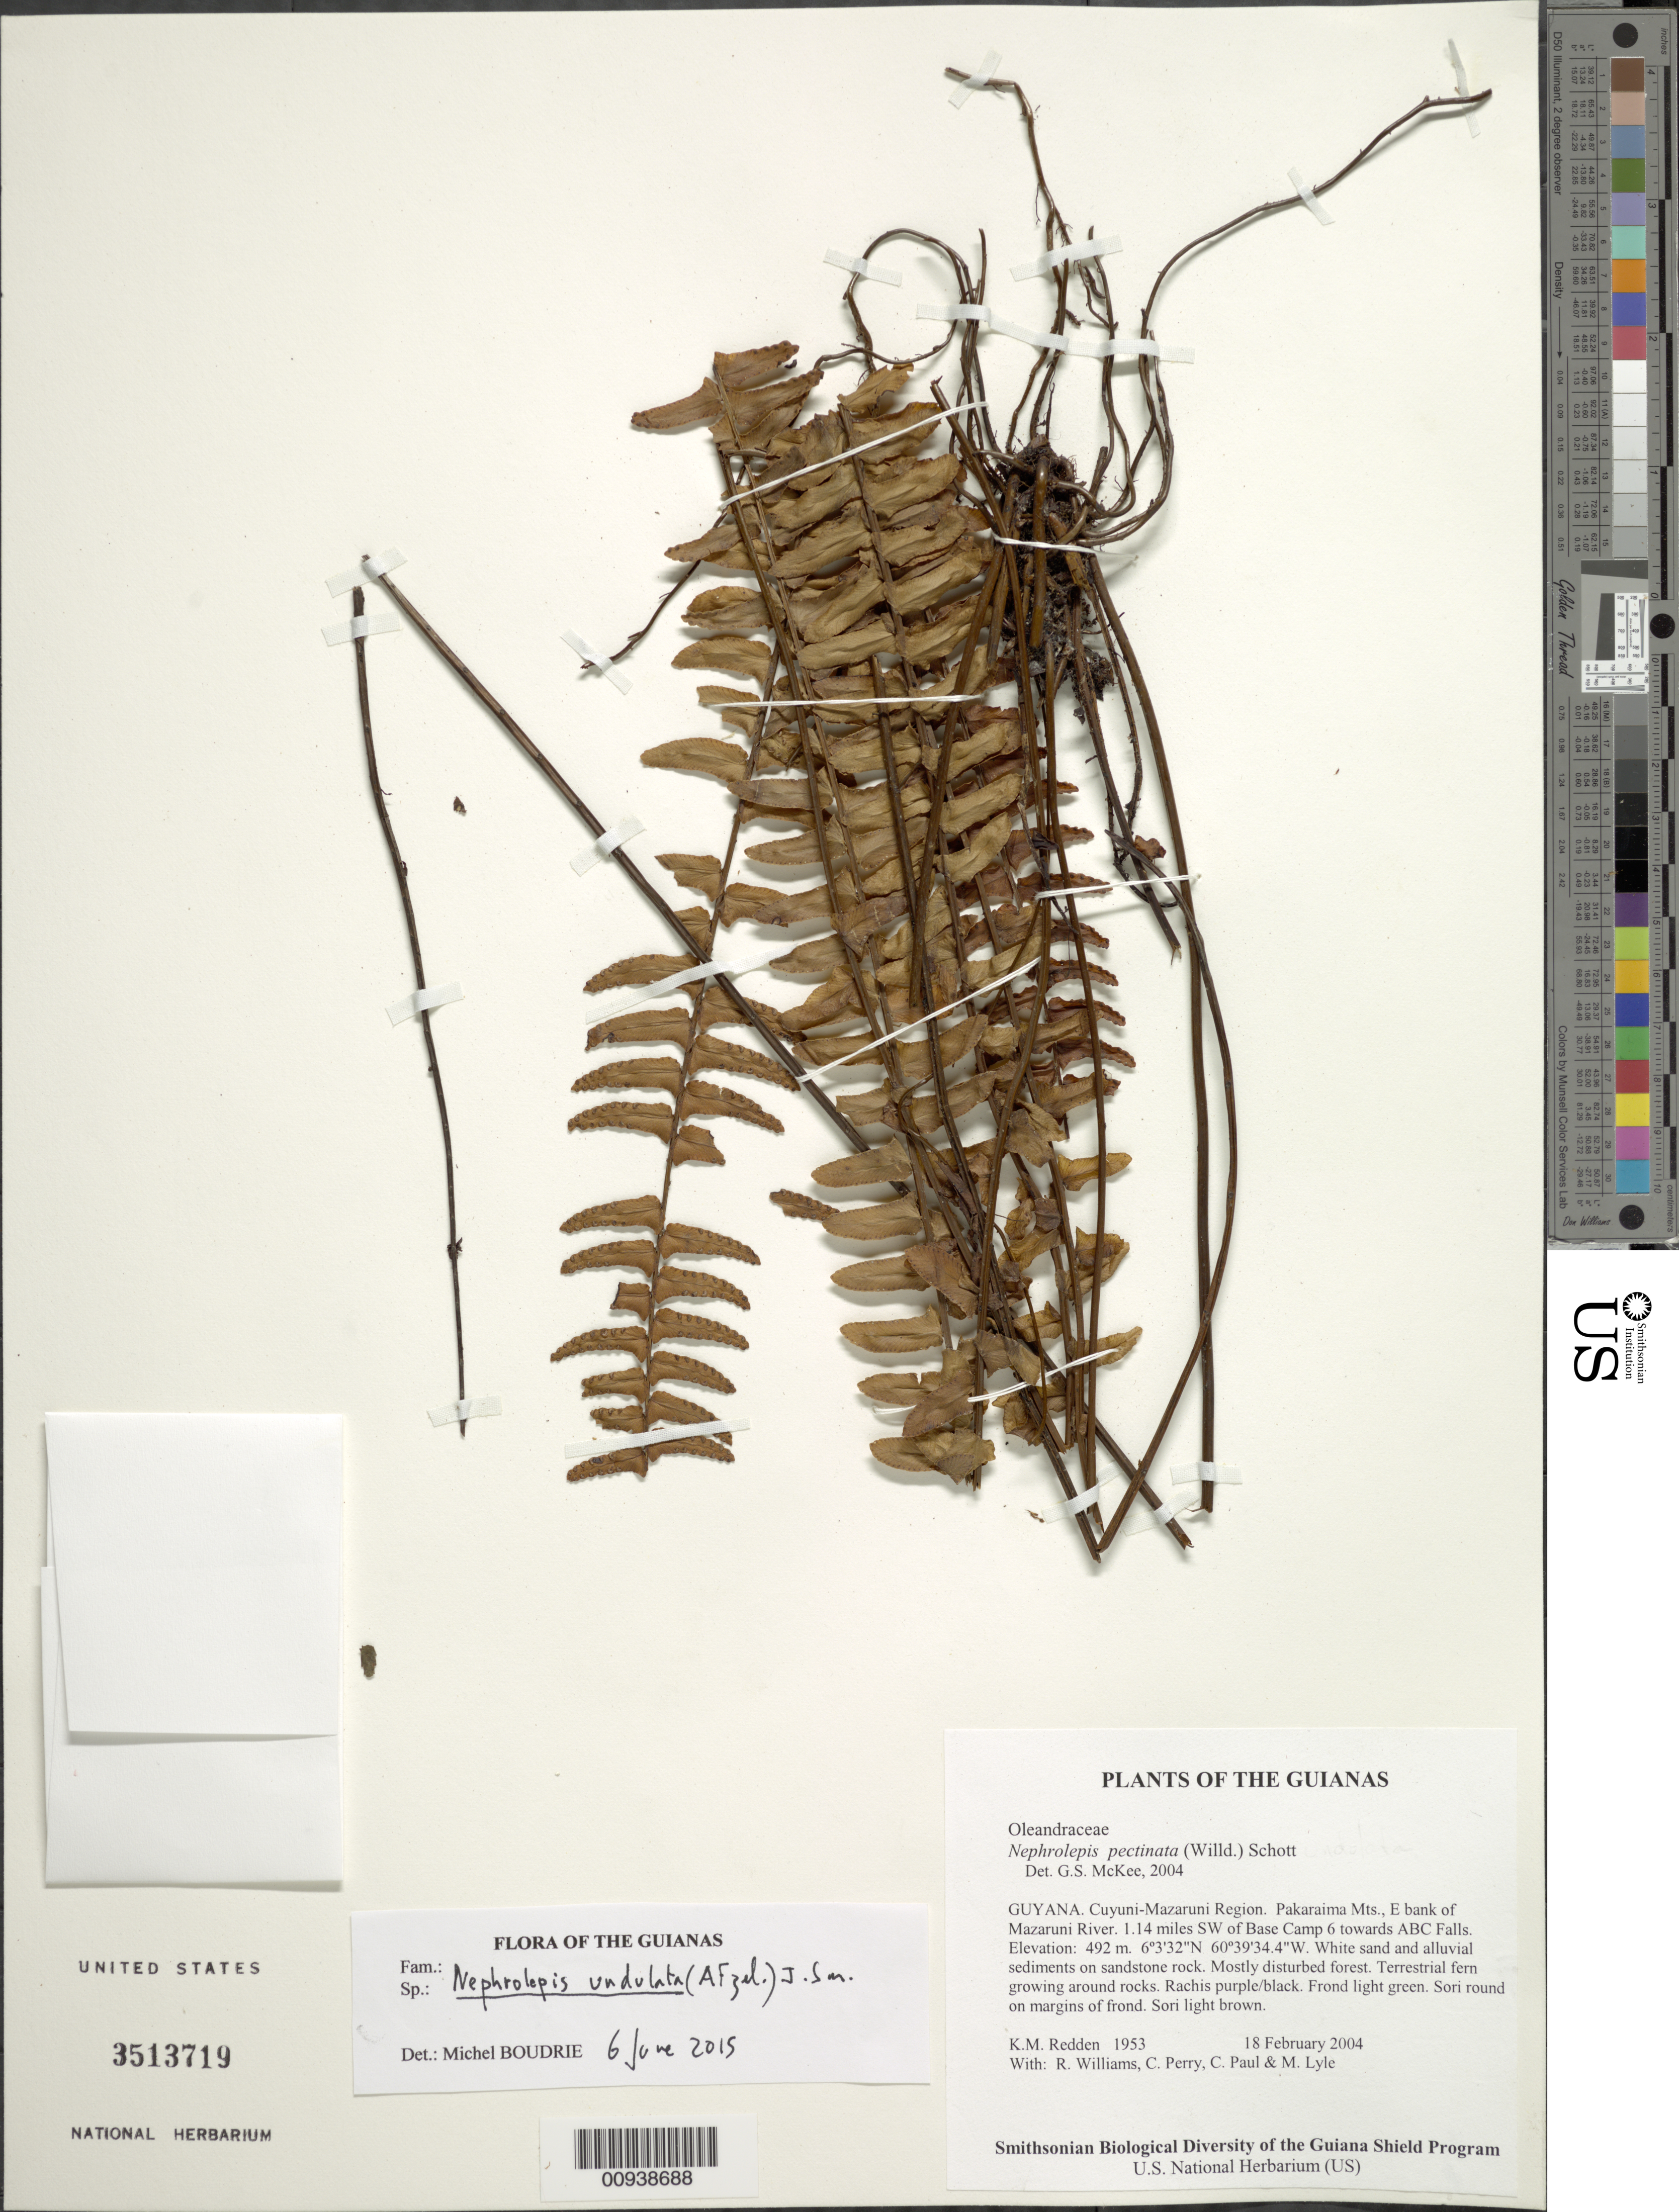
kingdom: Plantae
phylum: Tracheophyta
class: Polypodiopsida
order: Polypodiales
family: Nephrolepidaceae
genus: Nephrolepis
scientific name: Nephrolepis undulata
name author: J. Sm.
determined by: Boudrie, M.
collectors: K. M. Redden, R. Williams, C. Perry, C. Paul & M. Lyle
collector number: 1953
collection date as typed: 18 February 2004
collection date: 2004-02-18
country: Guyana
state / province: Cuyuni-Mazaruni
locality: Pakaraima Mts., E bank of Mazaruni River. 1.14 miles SW of Base Camp 6 towards ABC Falls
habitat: White sand and alluvial sediments on sandstone rock. Mostly disturbed forest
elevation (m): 492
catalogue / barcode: US 3513719